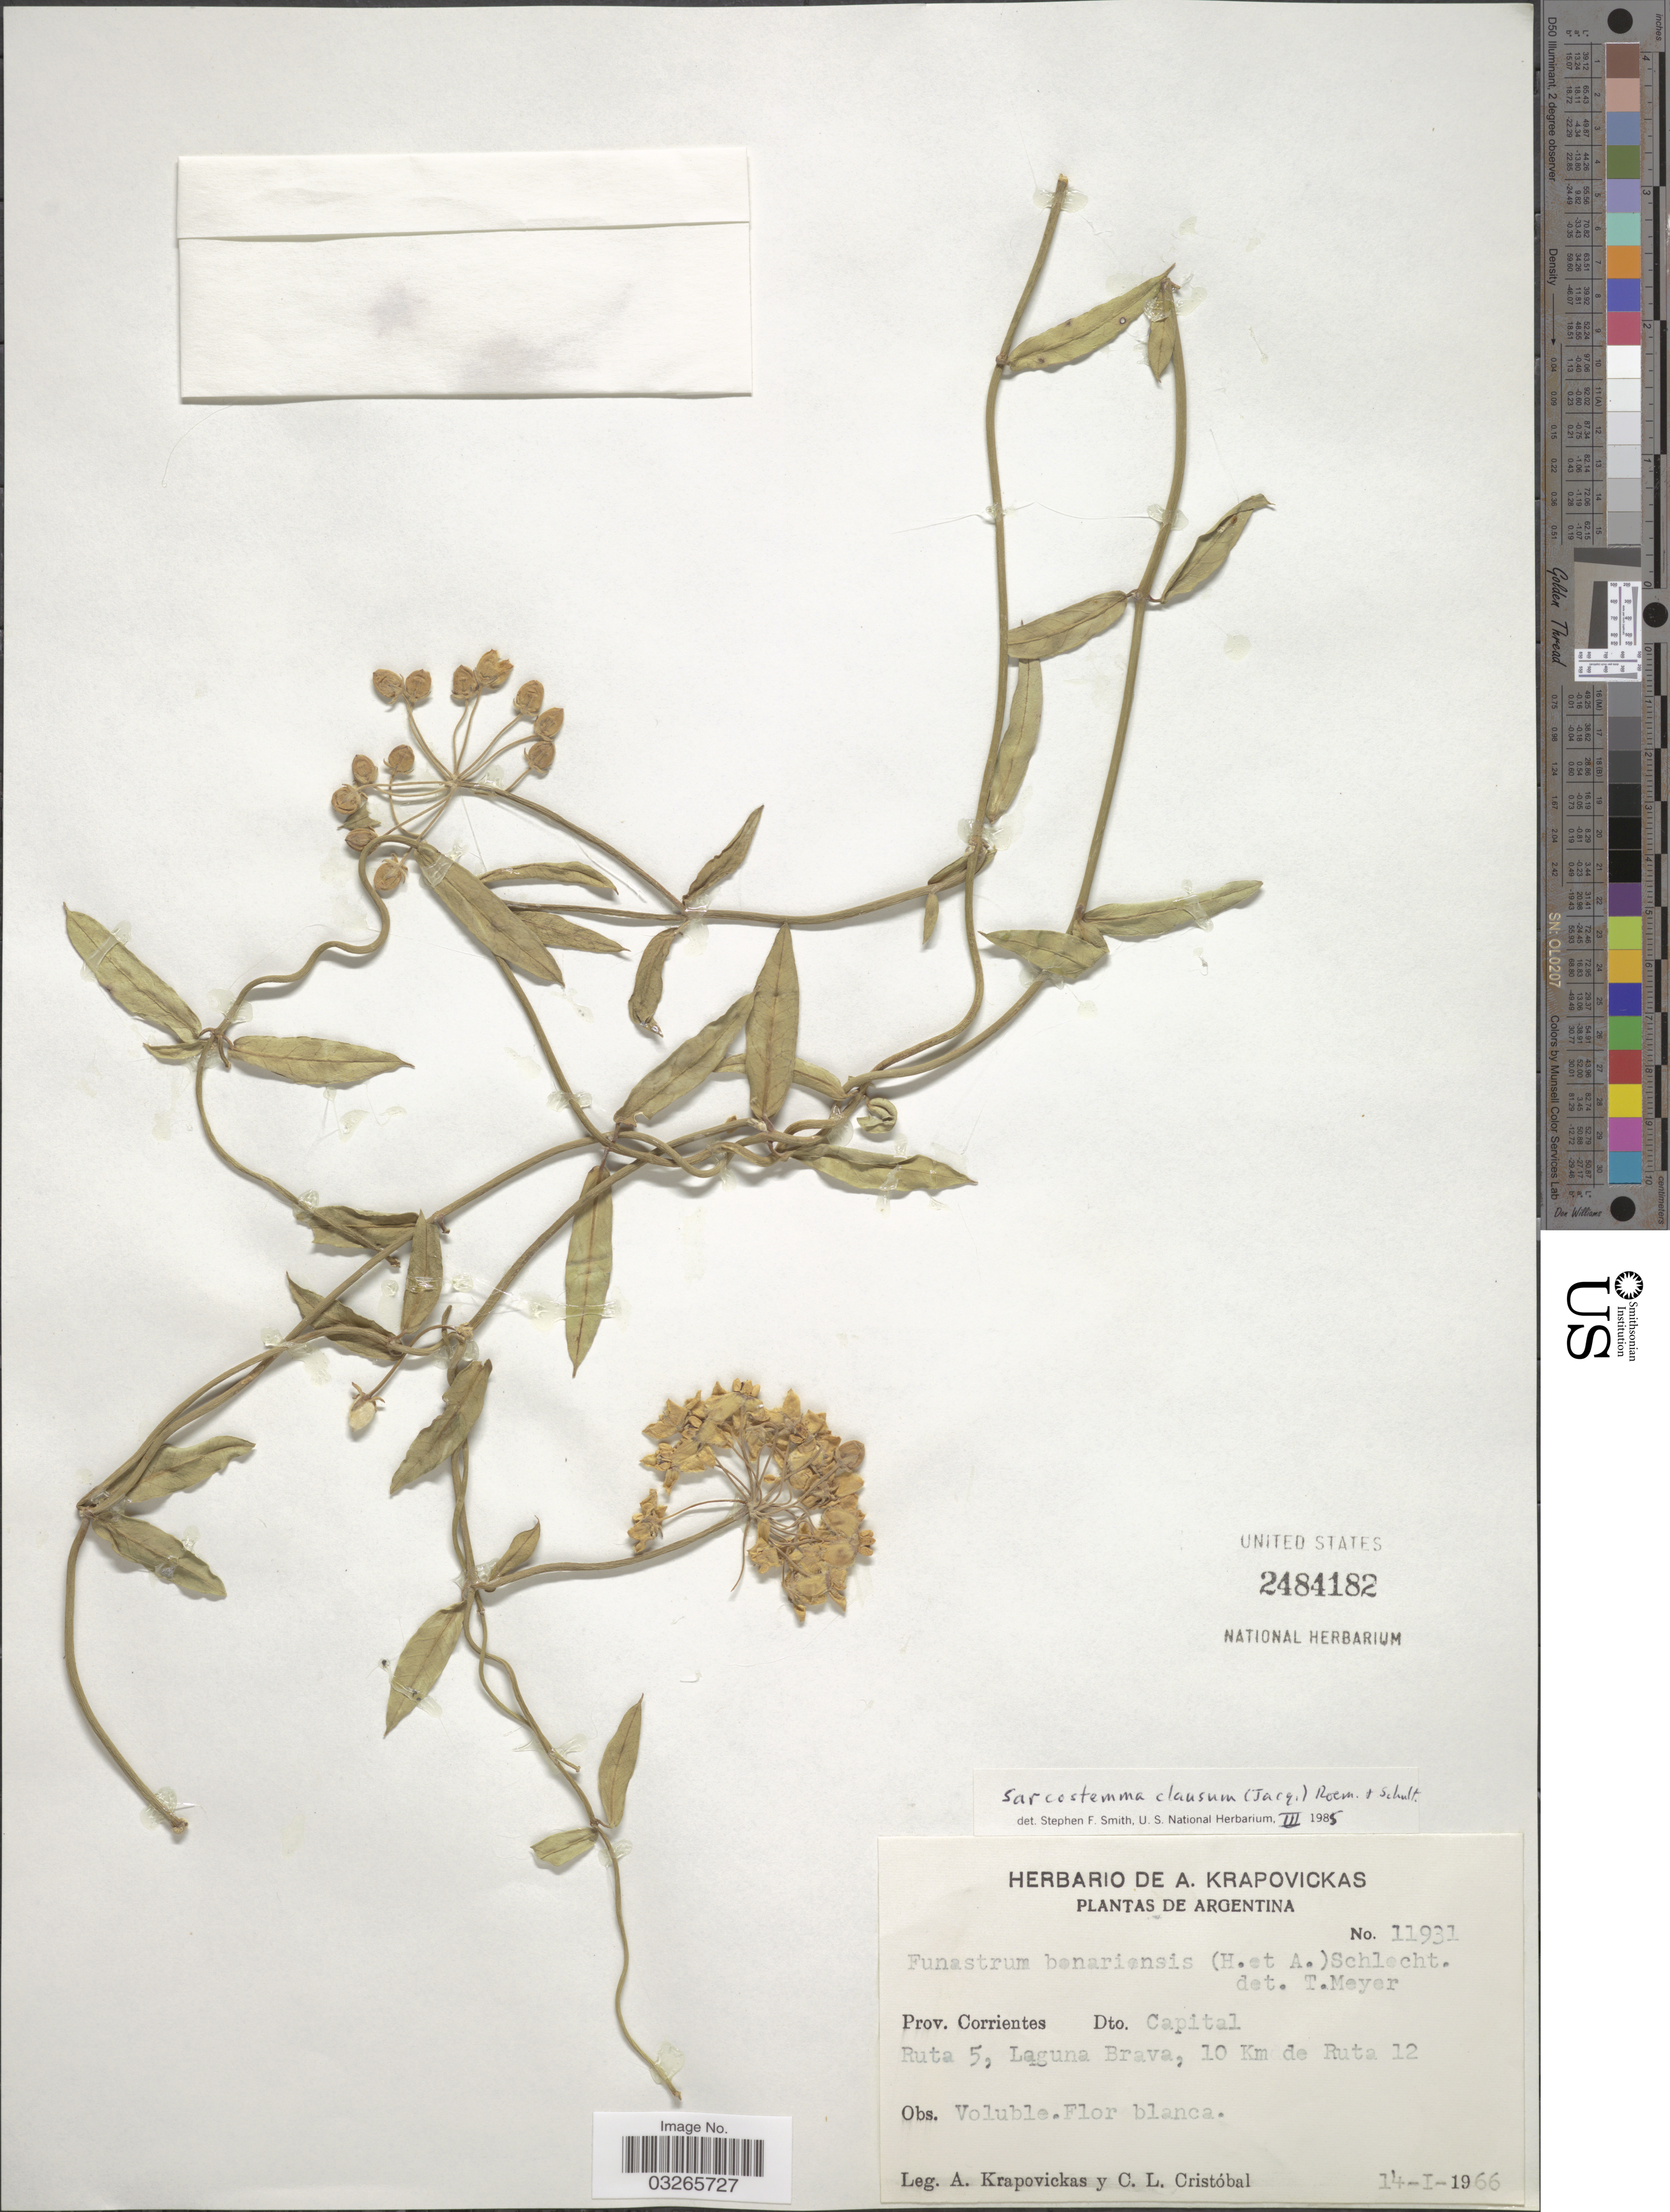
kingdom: Plantae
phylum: Tracheophyta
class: Magnoliopsida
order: Gentianales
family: Apocynaceae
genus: Sarcostemma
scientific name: Sarcostemma clausum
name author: (Jacq.) Schult.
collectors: A. Krapovickas & C. L. Cristóbal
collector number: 11931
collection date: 1966-01-14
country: Argentina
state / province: Corrientes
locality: Dto. Capital. Ruta 5, Laguna Brava, 10 Km de Ruta 12.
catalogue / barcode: US 2484182